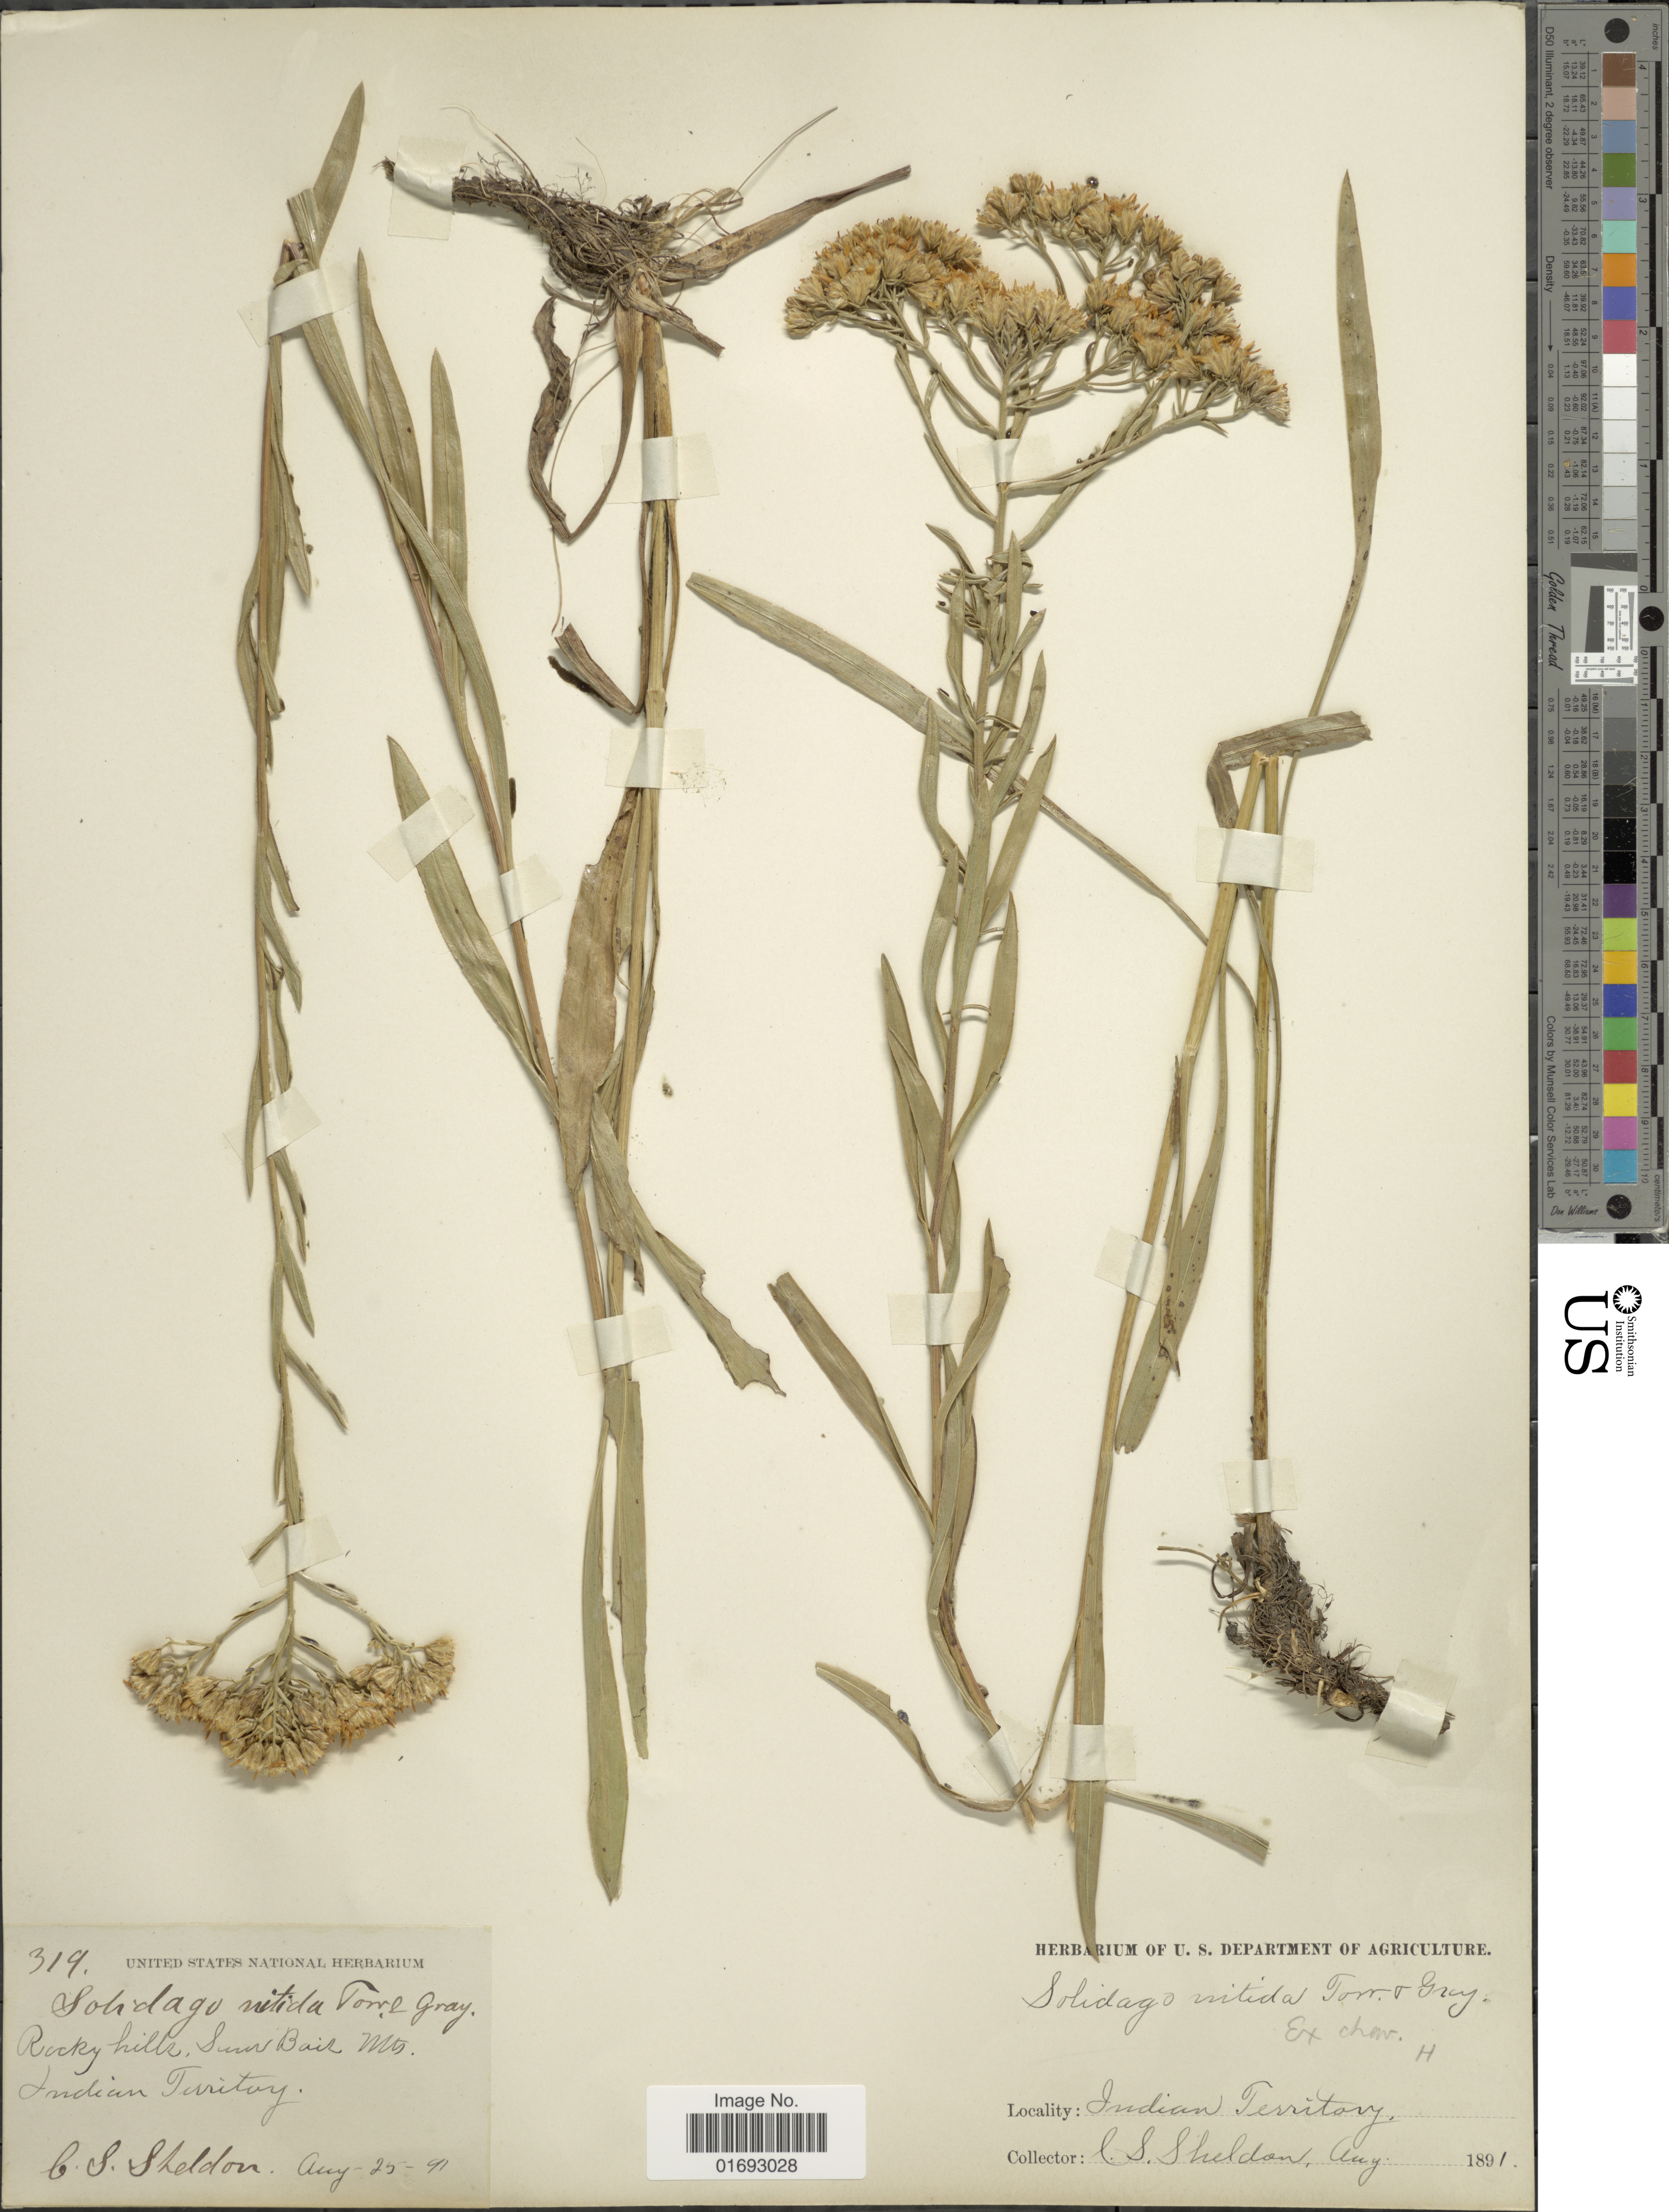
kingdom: Plantae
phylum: Tracheophyta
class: Magnoliopsida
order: Asterales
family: Asteraceae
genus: Oligoneuron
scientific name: Oligoneuron nitidum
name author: (Torr. & A. Gray) Small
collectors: C. S. Sheldon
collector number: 319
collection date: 1891-08-25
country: United States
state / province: Oklahoma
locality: Rocky hills, Swim Bail Mts. Indian Territory